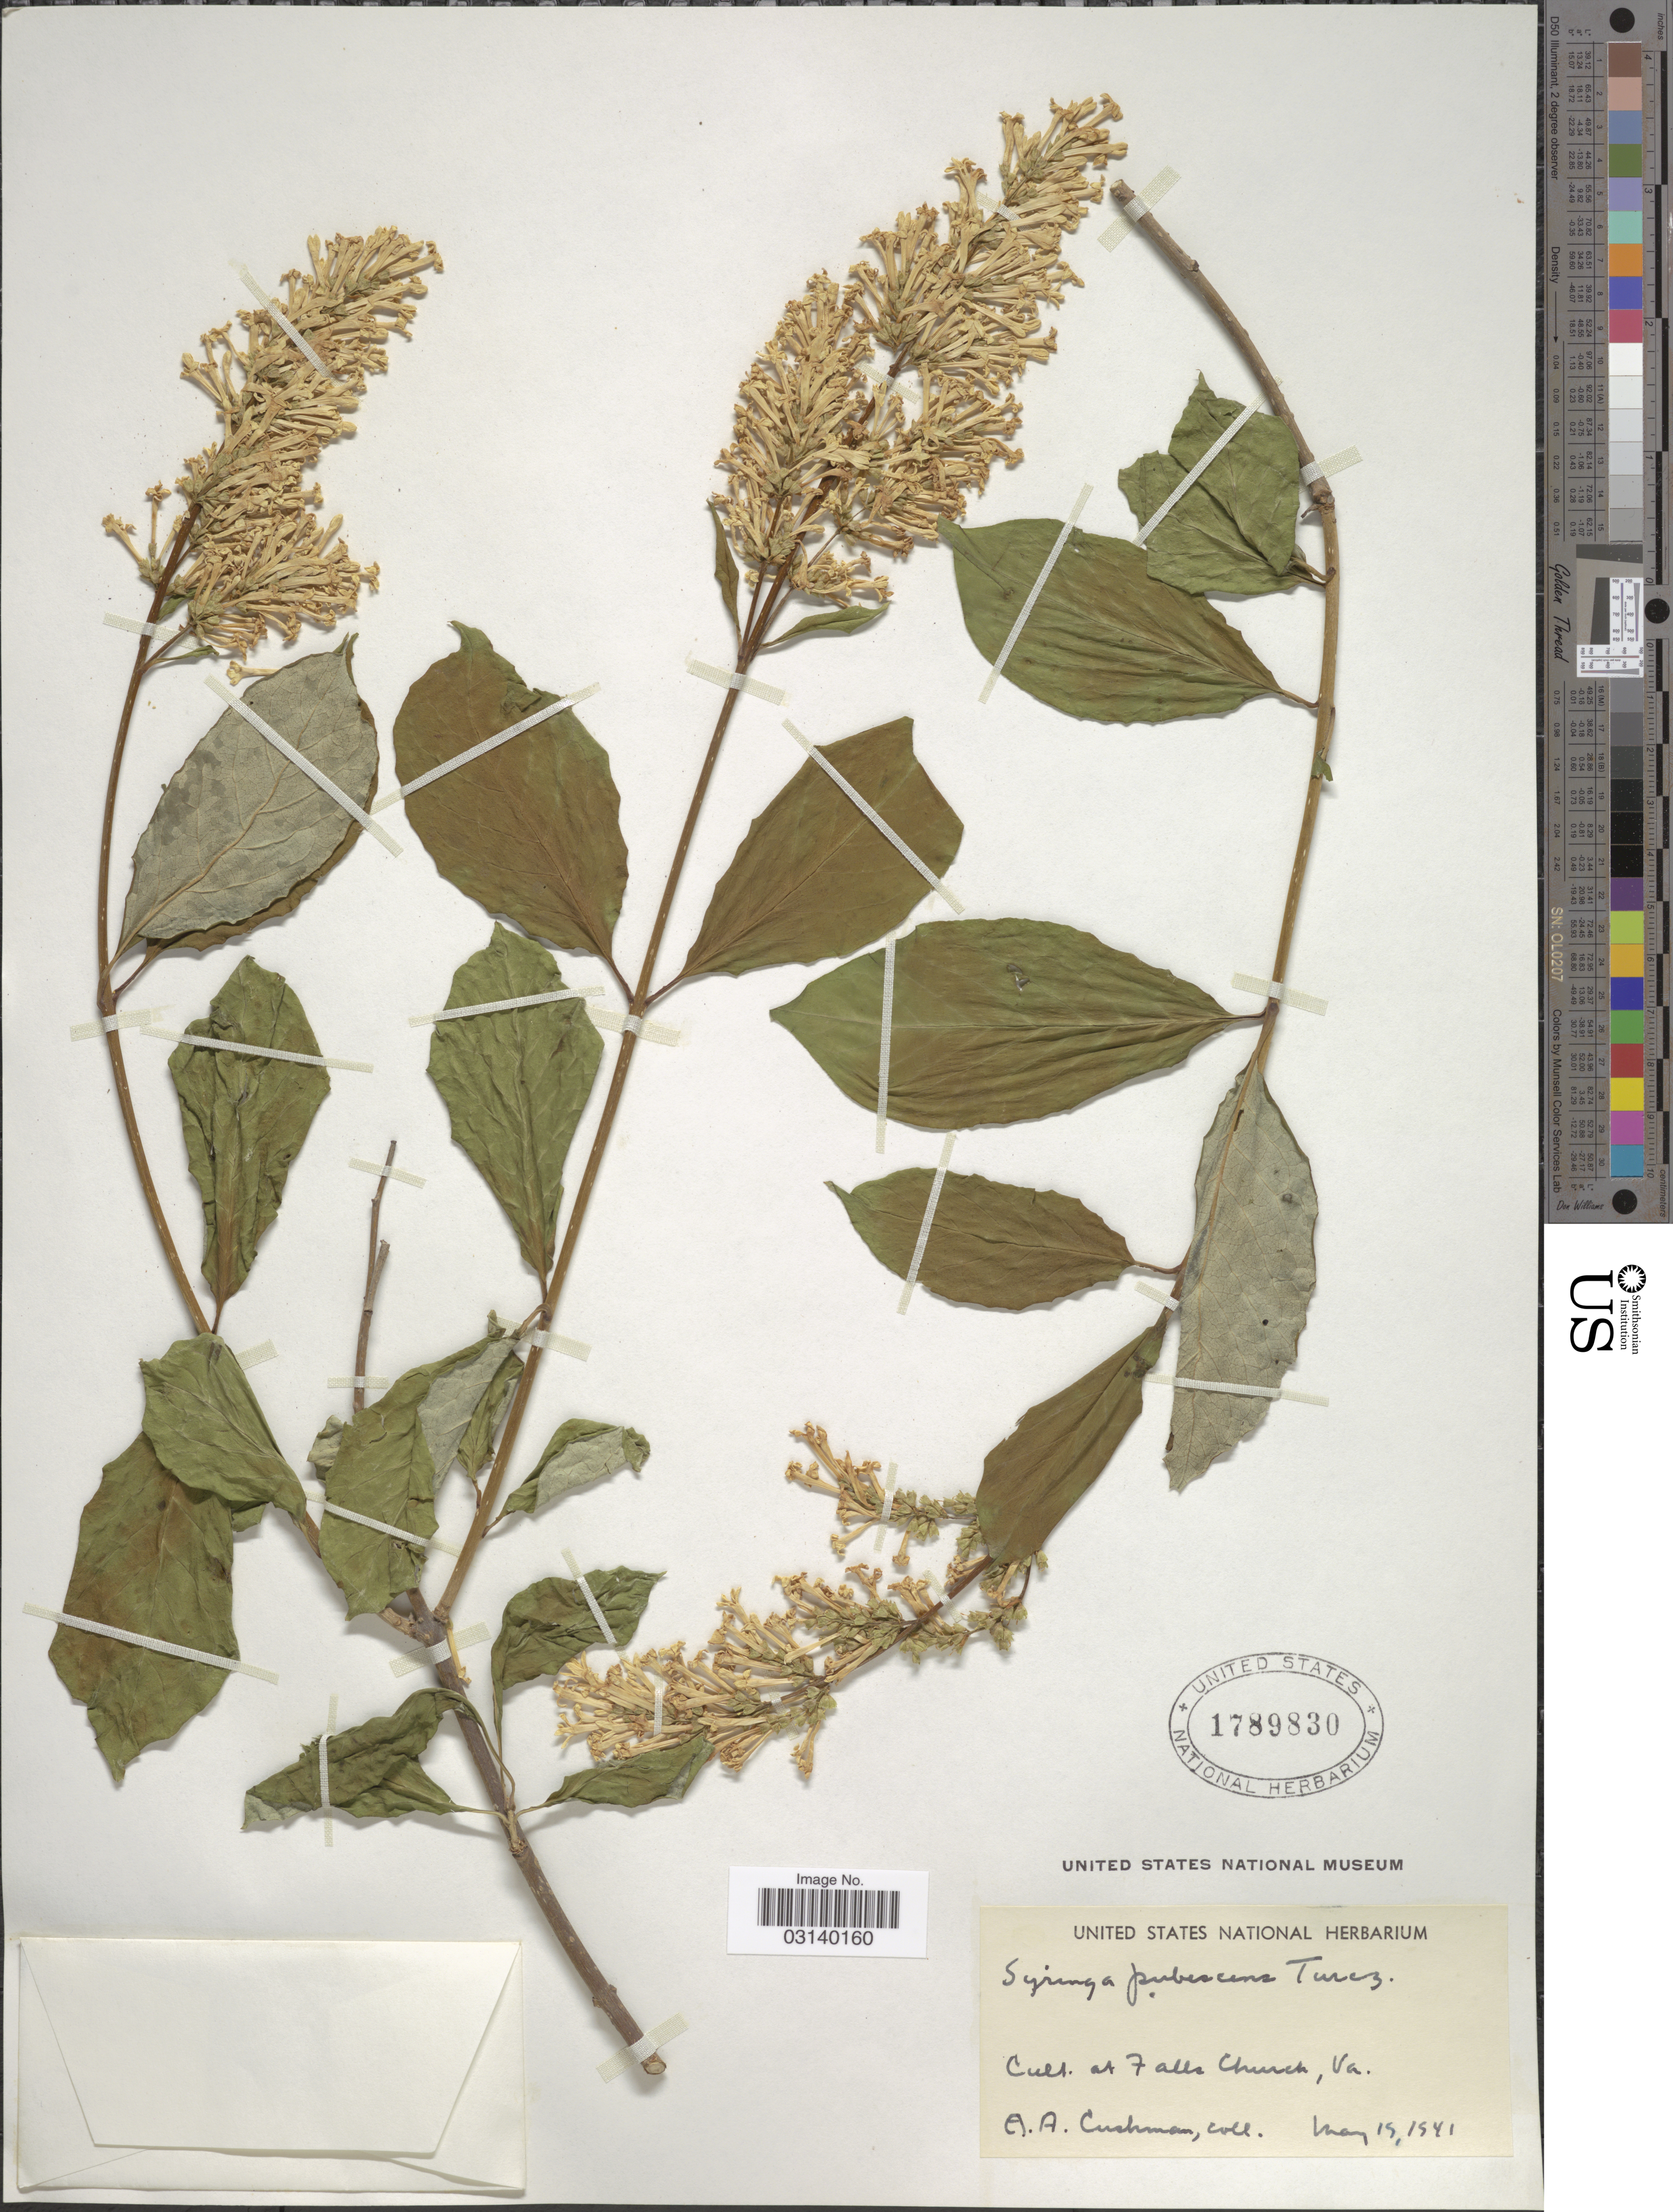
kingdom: Plantae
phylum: Tracheophyta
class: Magnoliopsida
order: Lamiales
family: Oleaceae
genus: Syringa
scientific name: Syringa pubescens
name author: Turcz.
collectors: A. Cushman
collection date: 1941-05-19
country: United States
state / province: Virginia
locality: Cult. at Falls Church.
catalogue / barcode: US 1789830